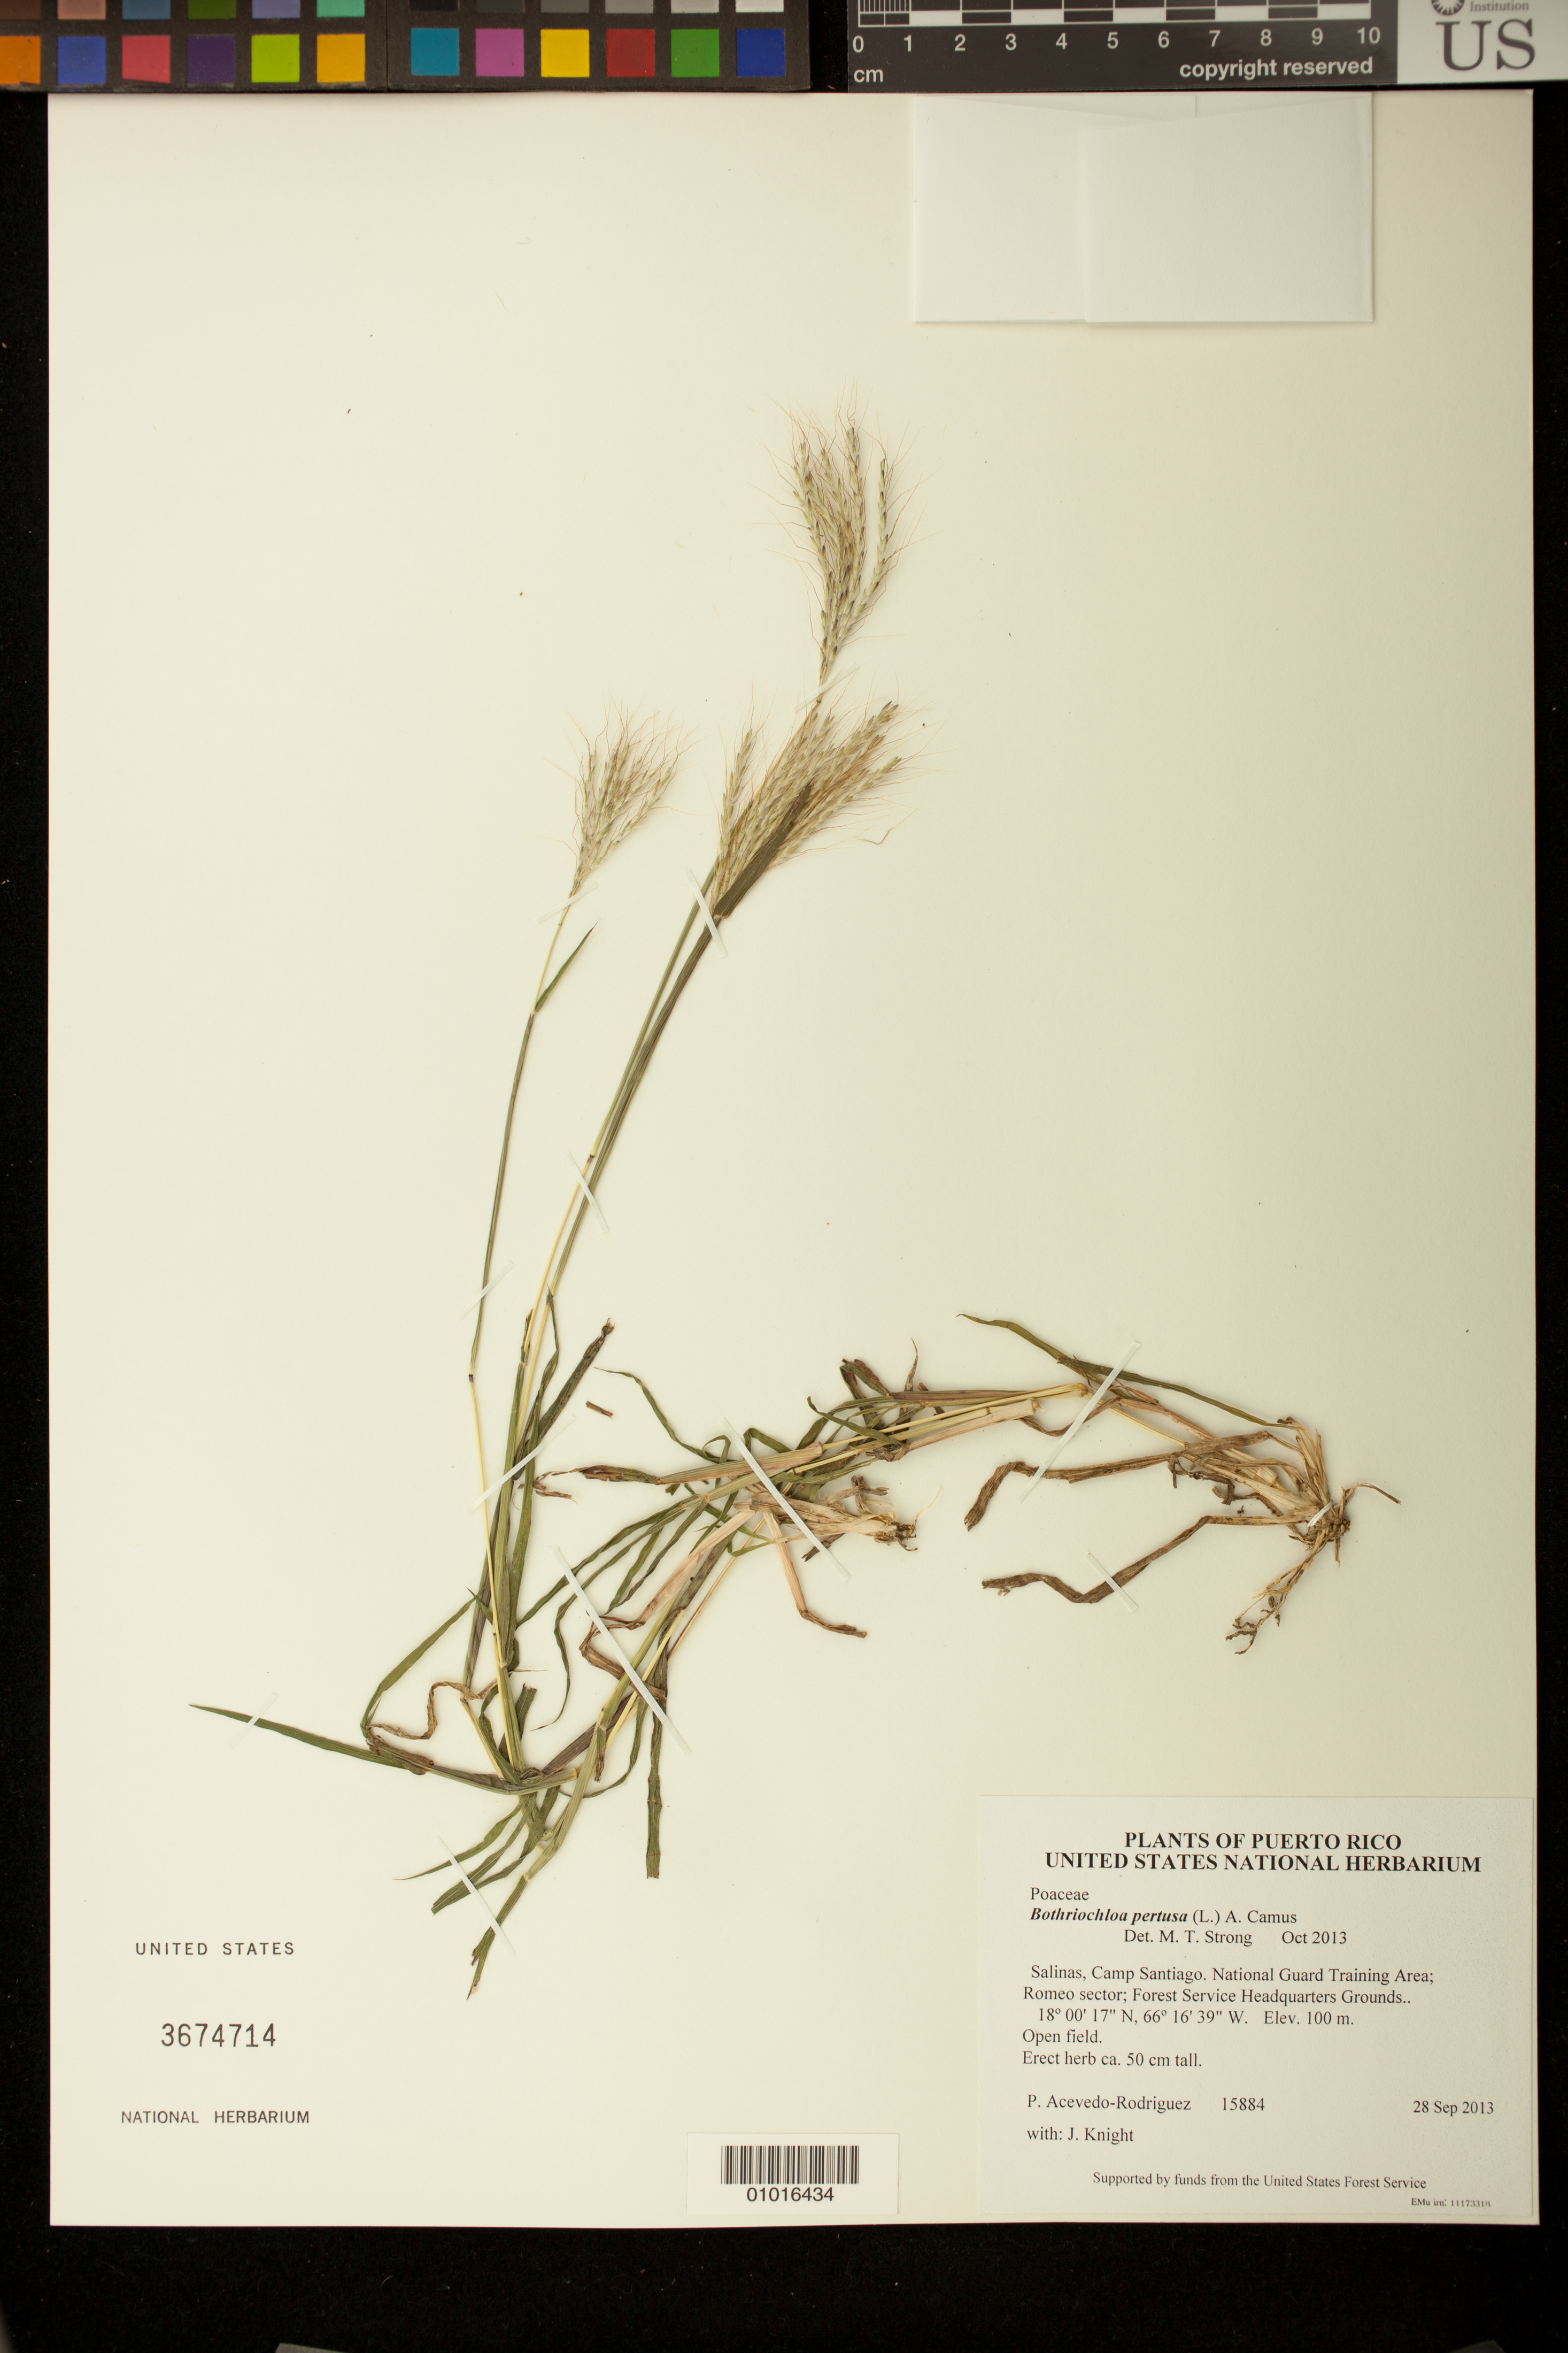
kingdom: Plantae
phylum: Tracheophyta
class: Liliopsida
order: Poales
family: Poaceae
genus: Bothriochloa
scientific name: Bothriochloa pertusa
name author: (L.) A. Camus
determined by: Strong, M. T., (US), Smithsonian Institution - National Museum of Natural History (UNITED STATES)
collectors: P. Acevedo-Rodr. & J. Knight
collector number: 15884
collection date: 2013-09-28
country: Puerto Rico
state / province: Salinas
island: Puerto Rico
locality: Camp Santiago. National Guard Training Area; Romeo sector; Forest Service Headquarters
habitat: Open field.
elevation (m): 100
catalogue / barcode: US 3674714